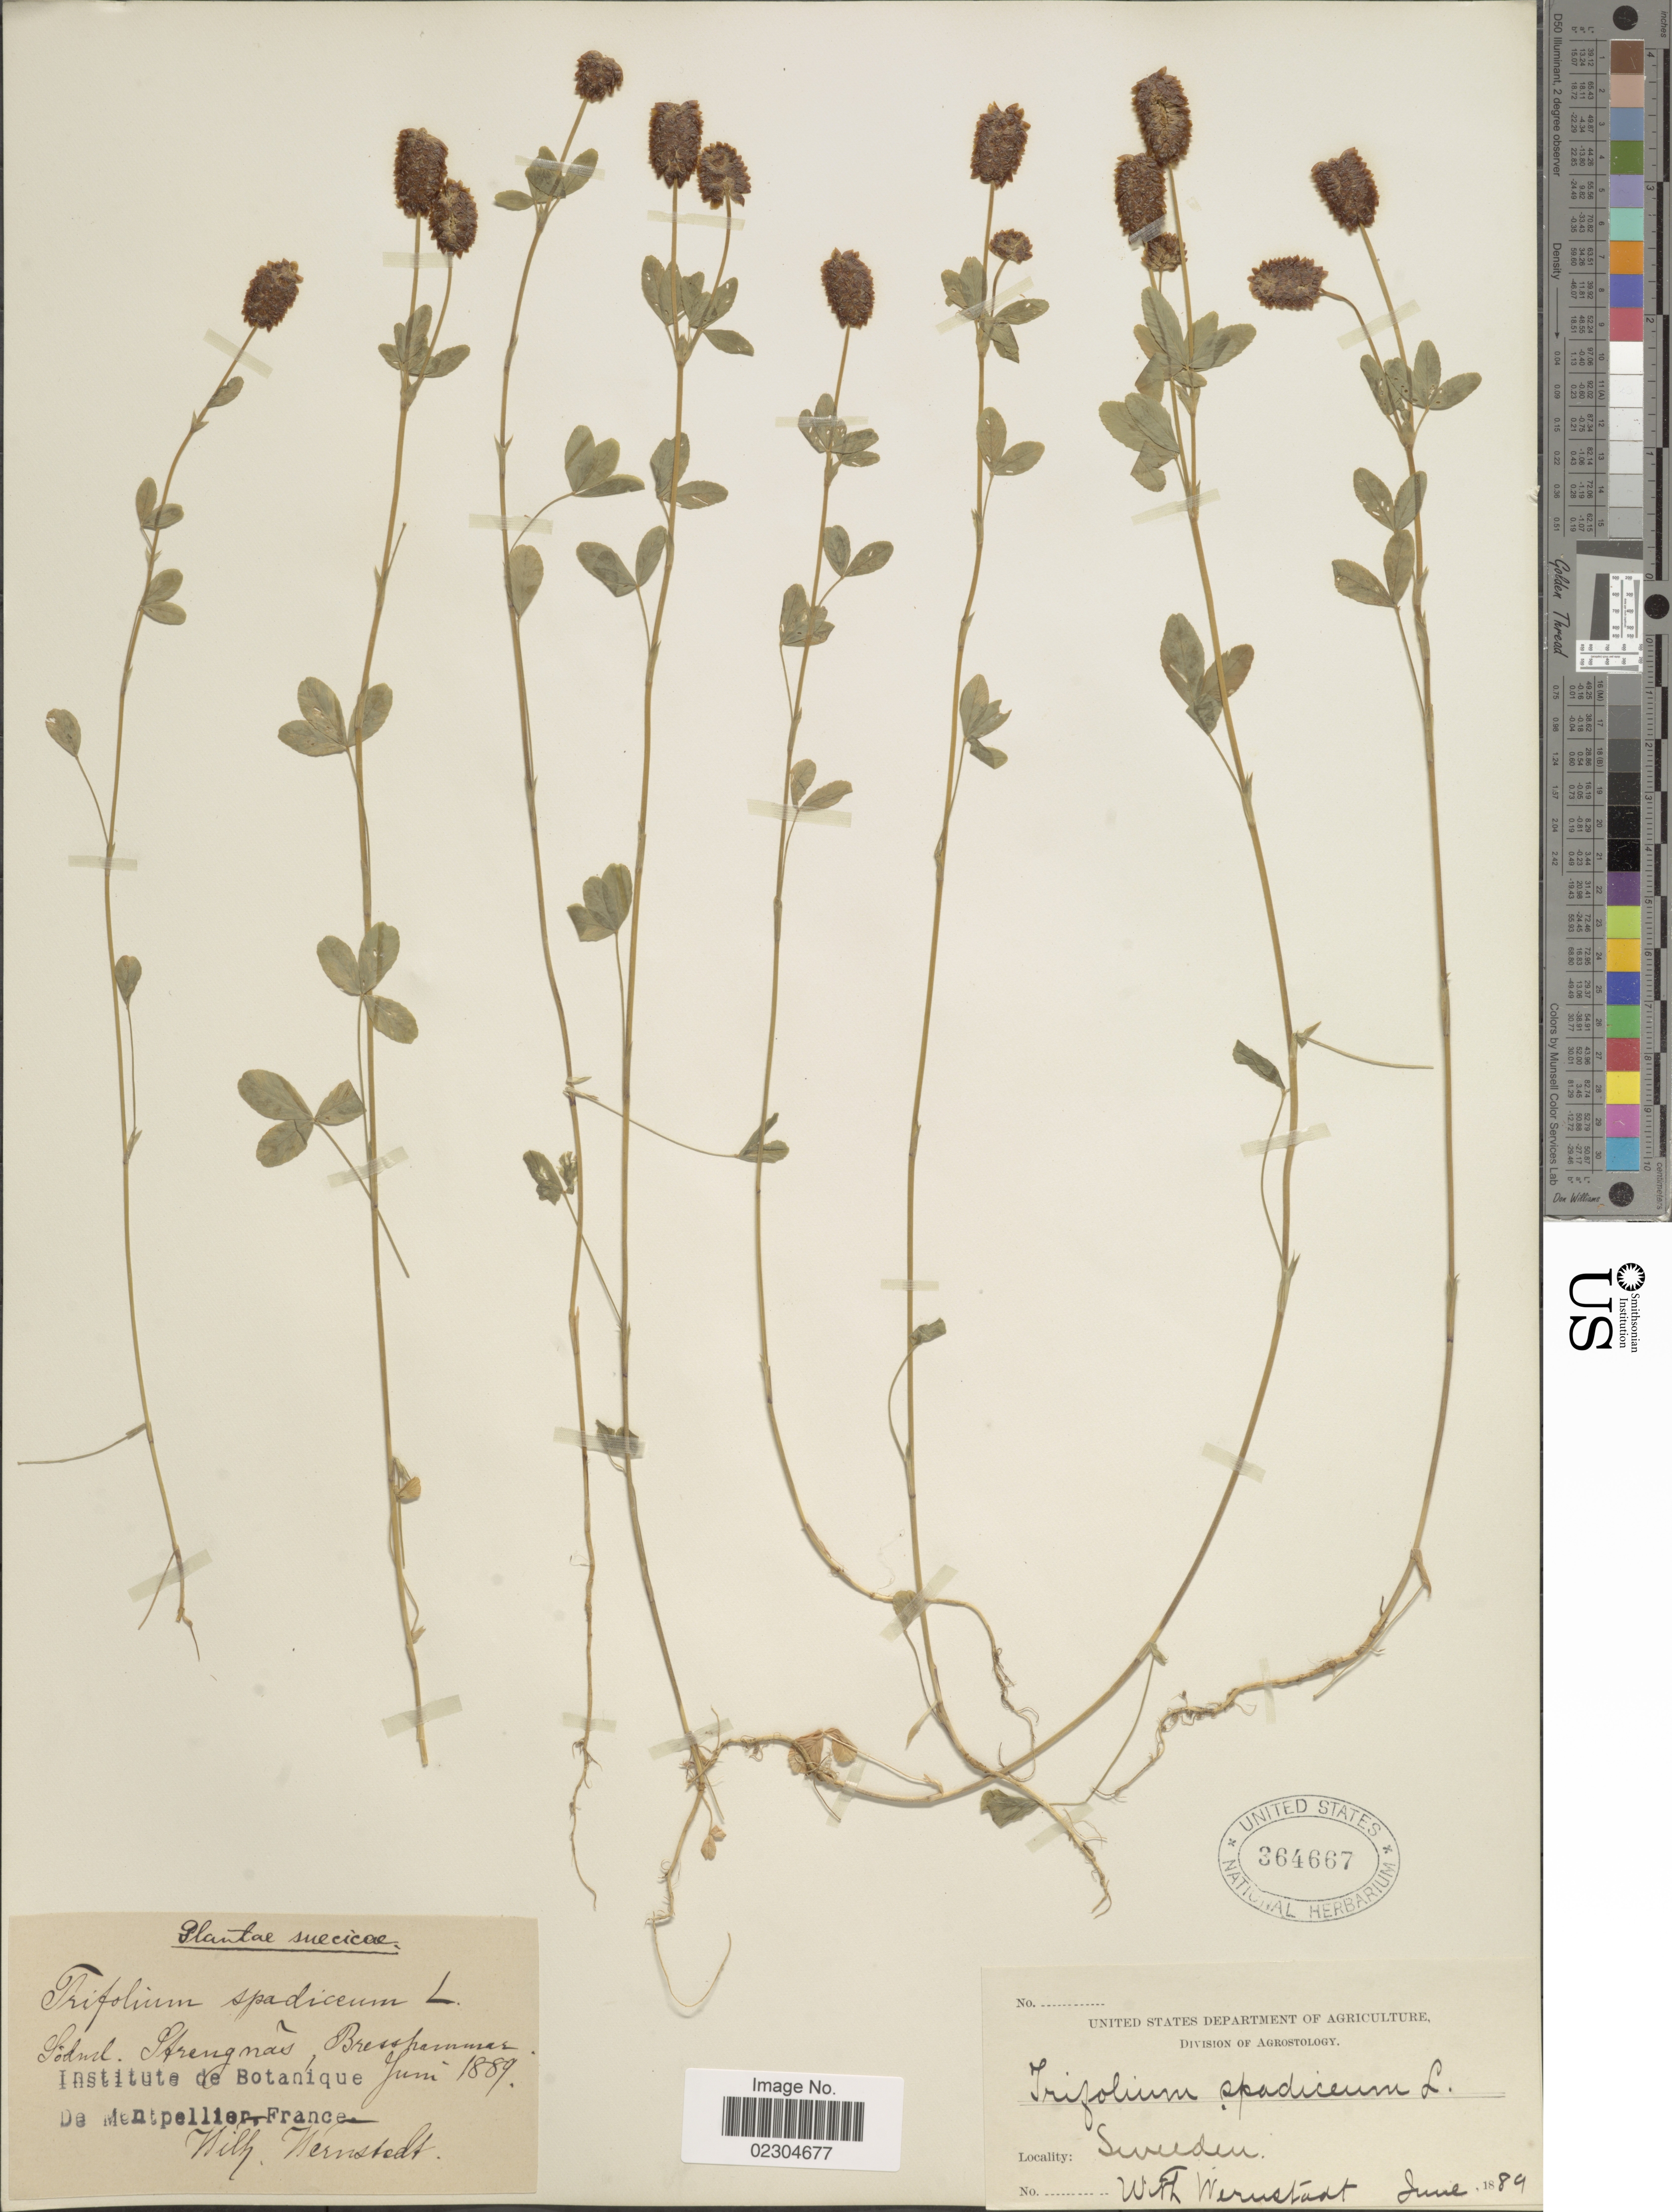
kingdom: Plantae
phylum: Tracheophyta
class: Magnoliopsida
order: Fabales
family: Fabaceae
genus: Trifolium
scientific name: Trifolium spadiceum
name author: L.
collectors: W. Wernstedt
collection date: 1889-06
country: Sweden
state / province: Sodermanland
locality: Sodml. Strengnas Bresshamnar, De Montpellier, France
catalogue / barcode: US 364667